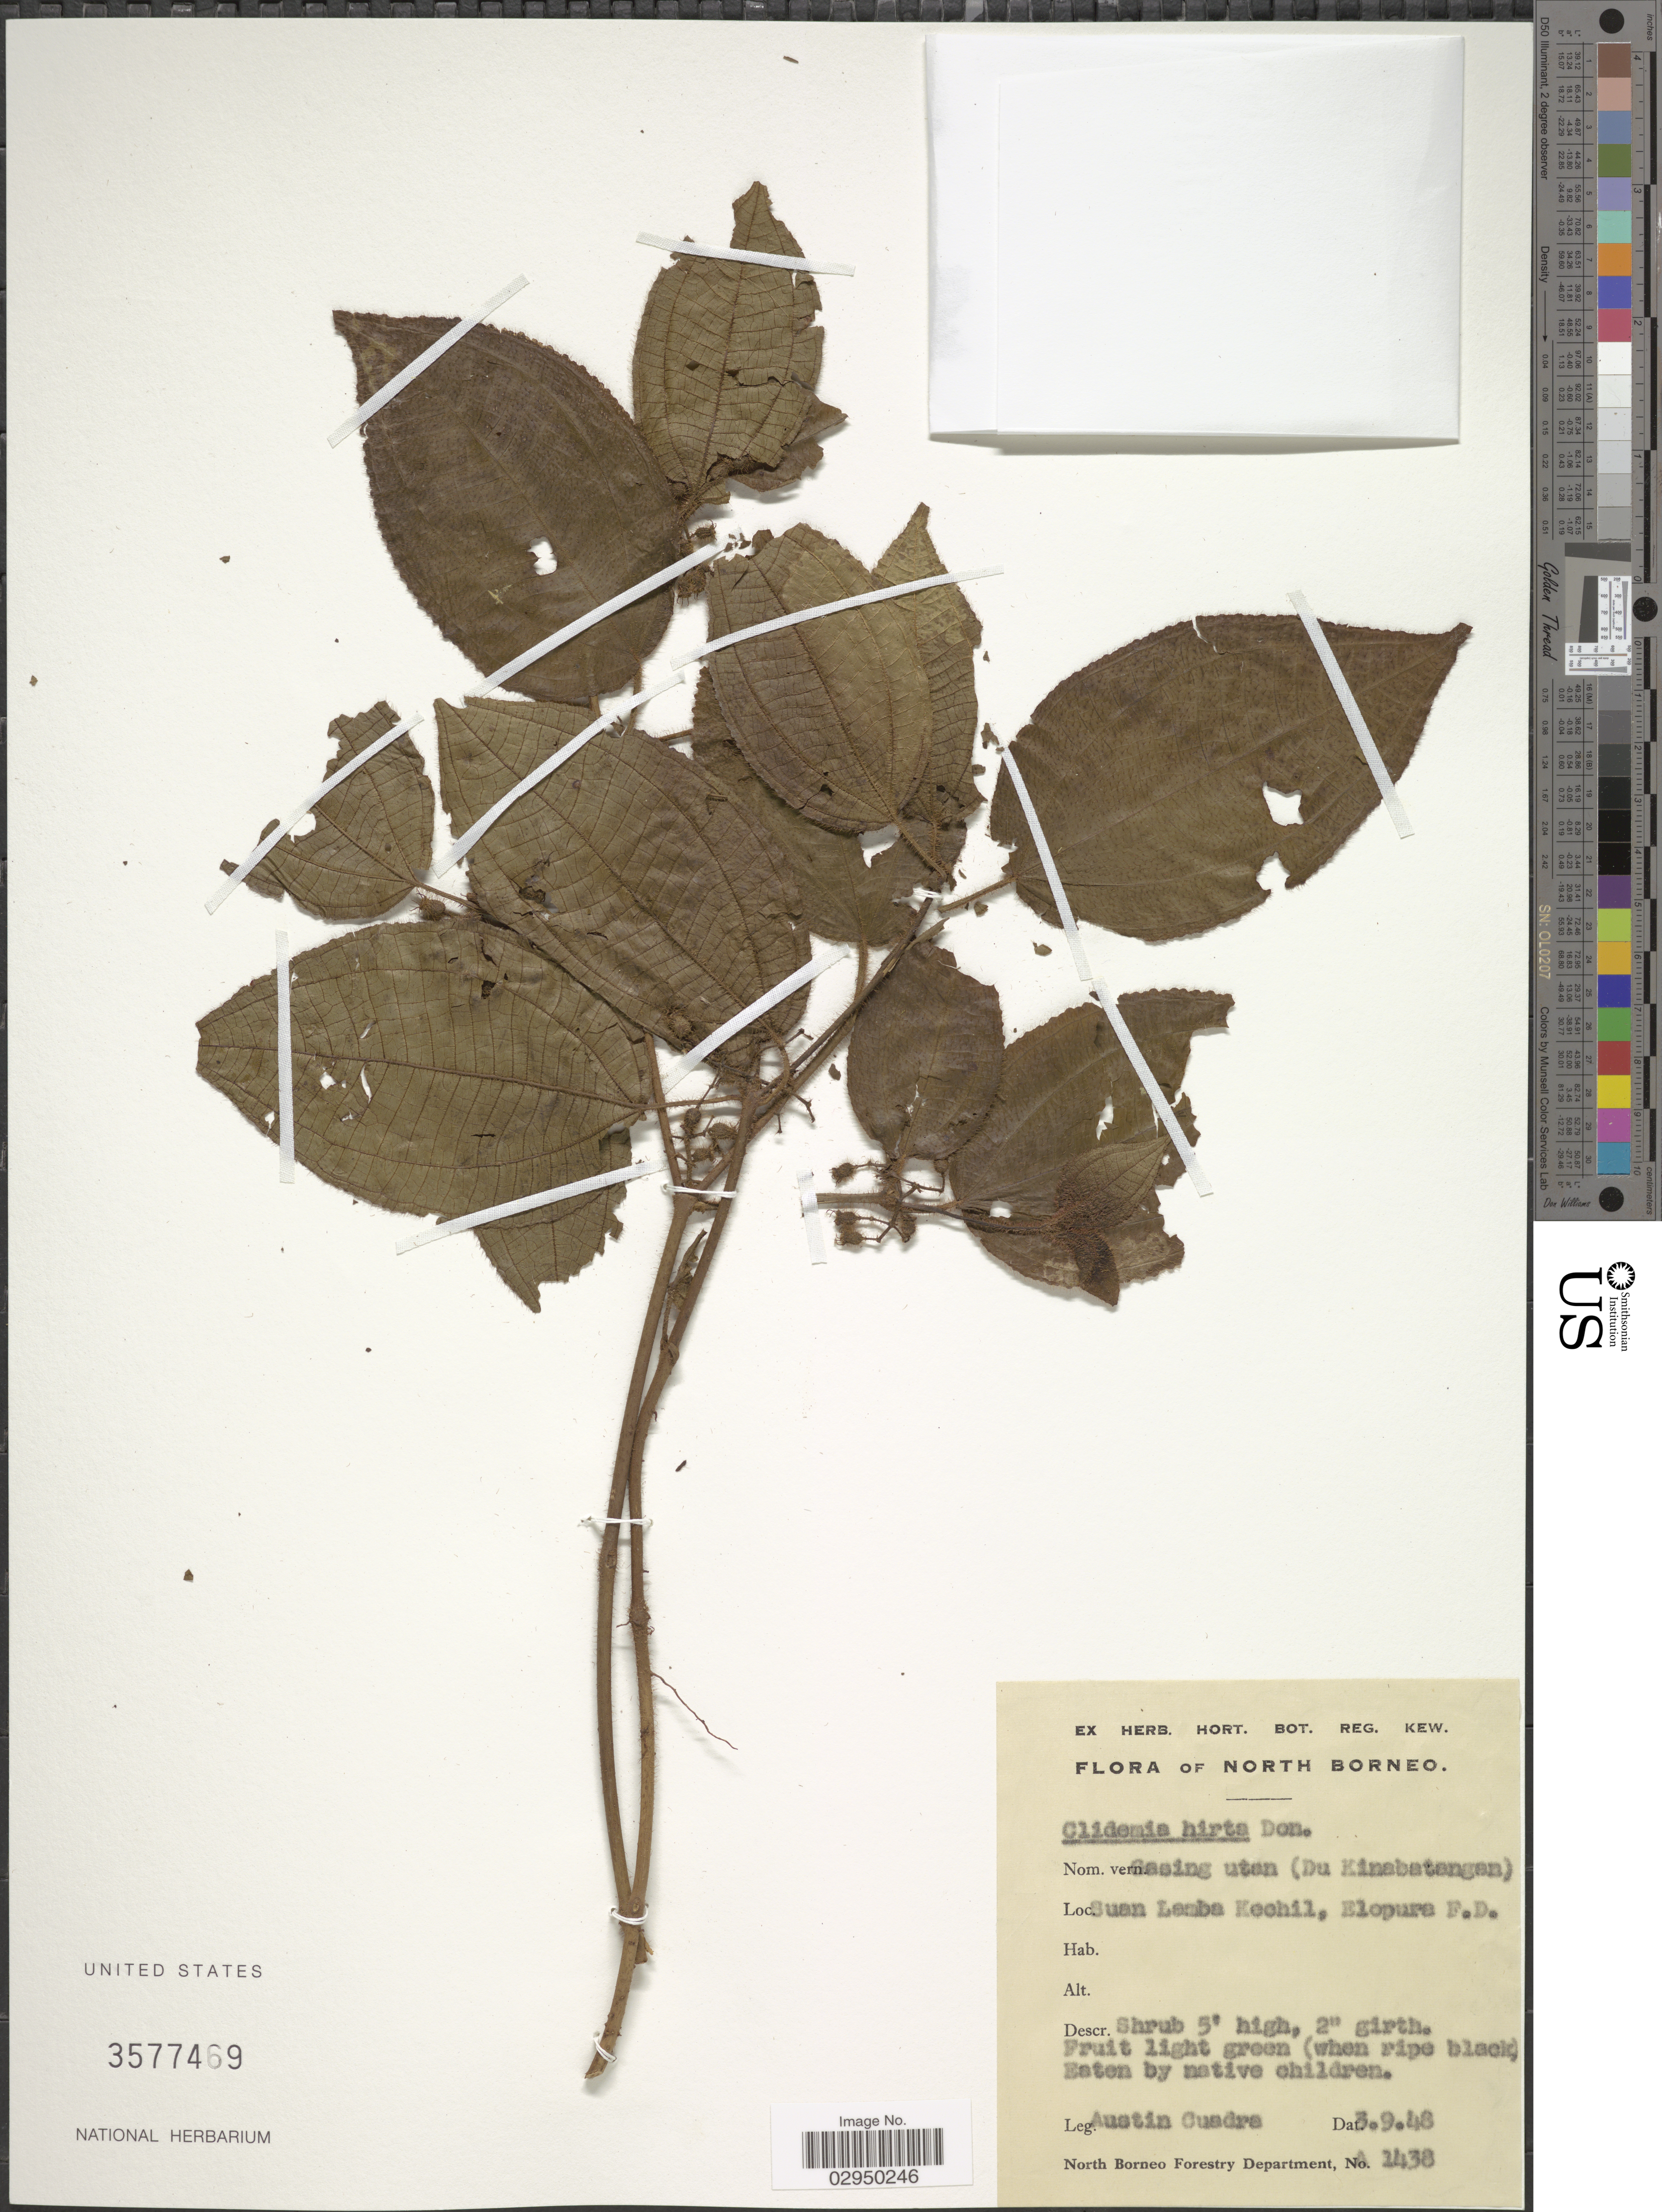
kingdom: Plantae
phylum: Tracheophyta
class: Magnoliopsida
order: Myrtales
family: Melastomataceae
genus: Miconia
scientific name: Miconia crenata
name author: (Vahl) Michelang.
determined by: Wagner, W. L., (BOT), Smithsonian Institution - National Museum of Natural History (UNITED STATES)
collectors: A. Cuadra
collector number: A1438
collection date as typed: Transcribed d/m/y: 3/9/48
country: Malaysia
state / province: Sabah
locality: North Borneo. Suan Lamba Kechil, Elopura F. D.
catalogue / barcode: US 3577469